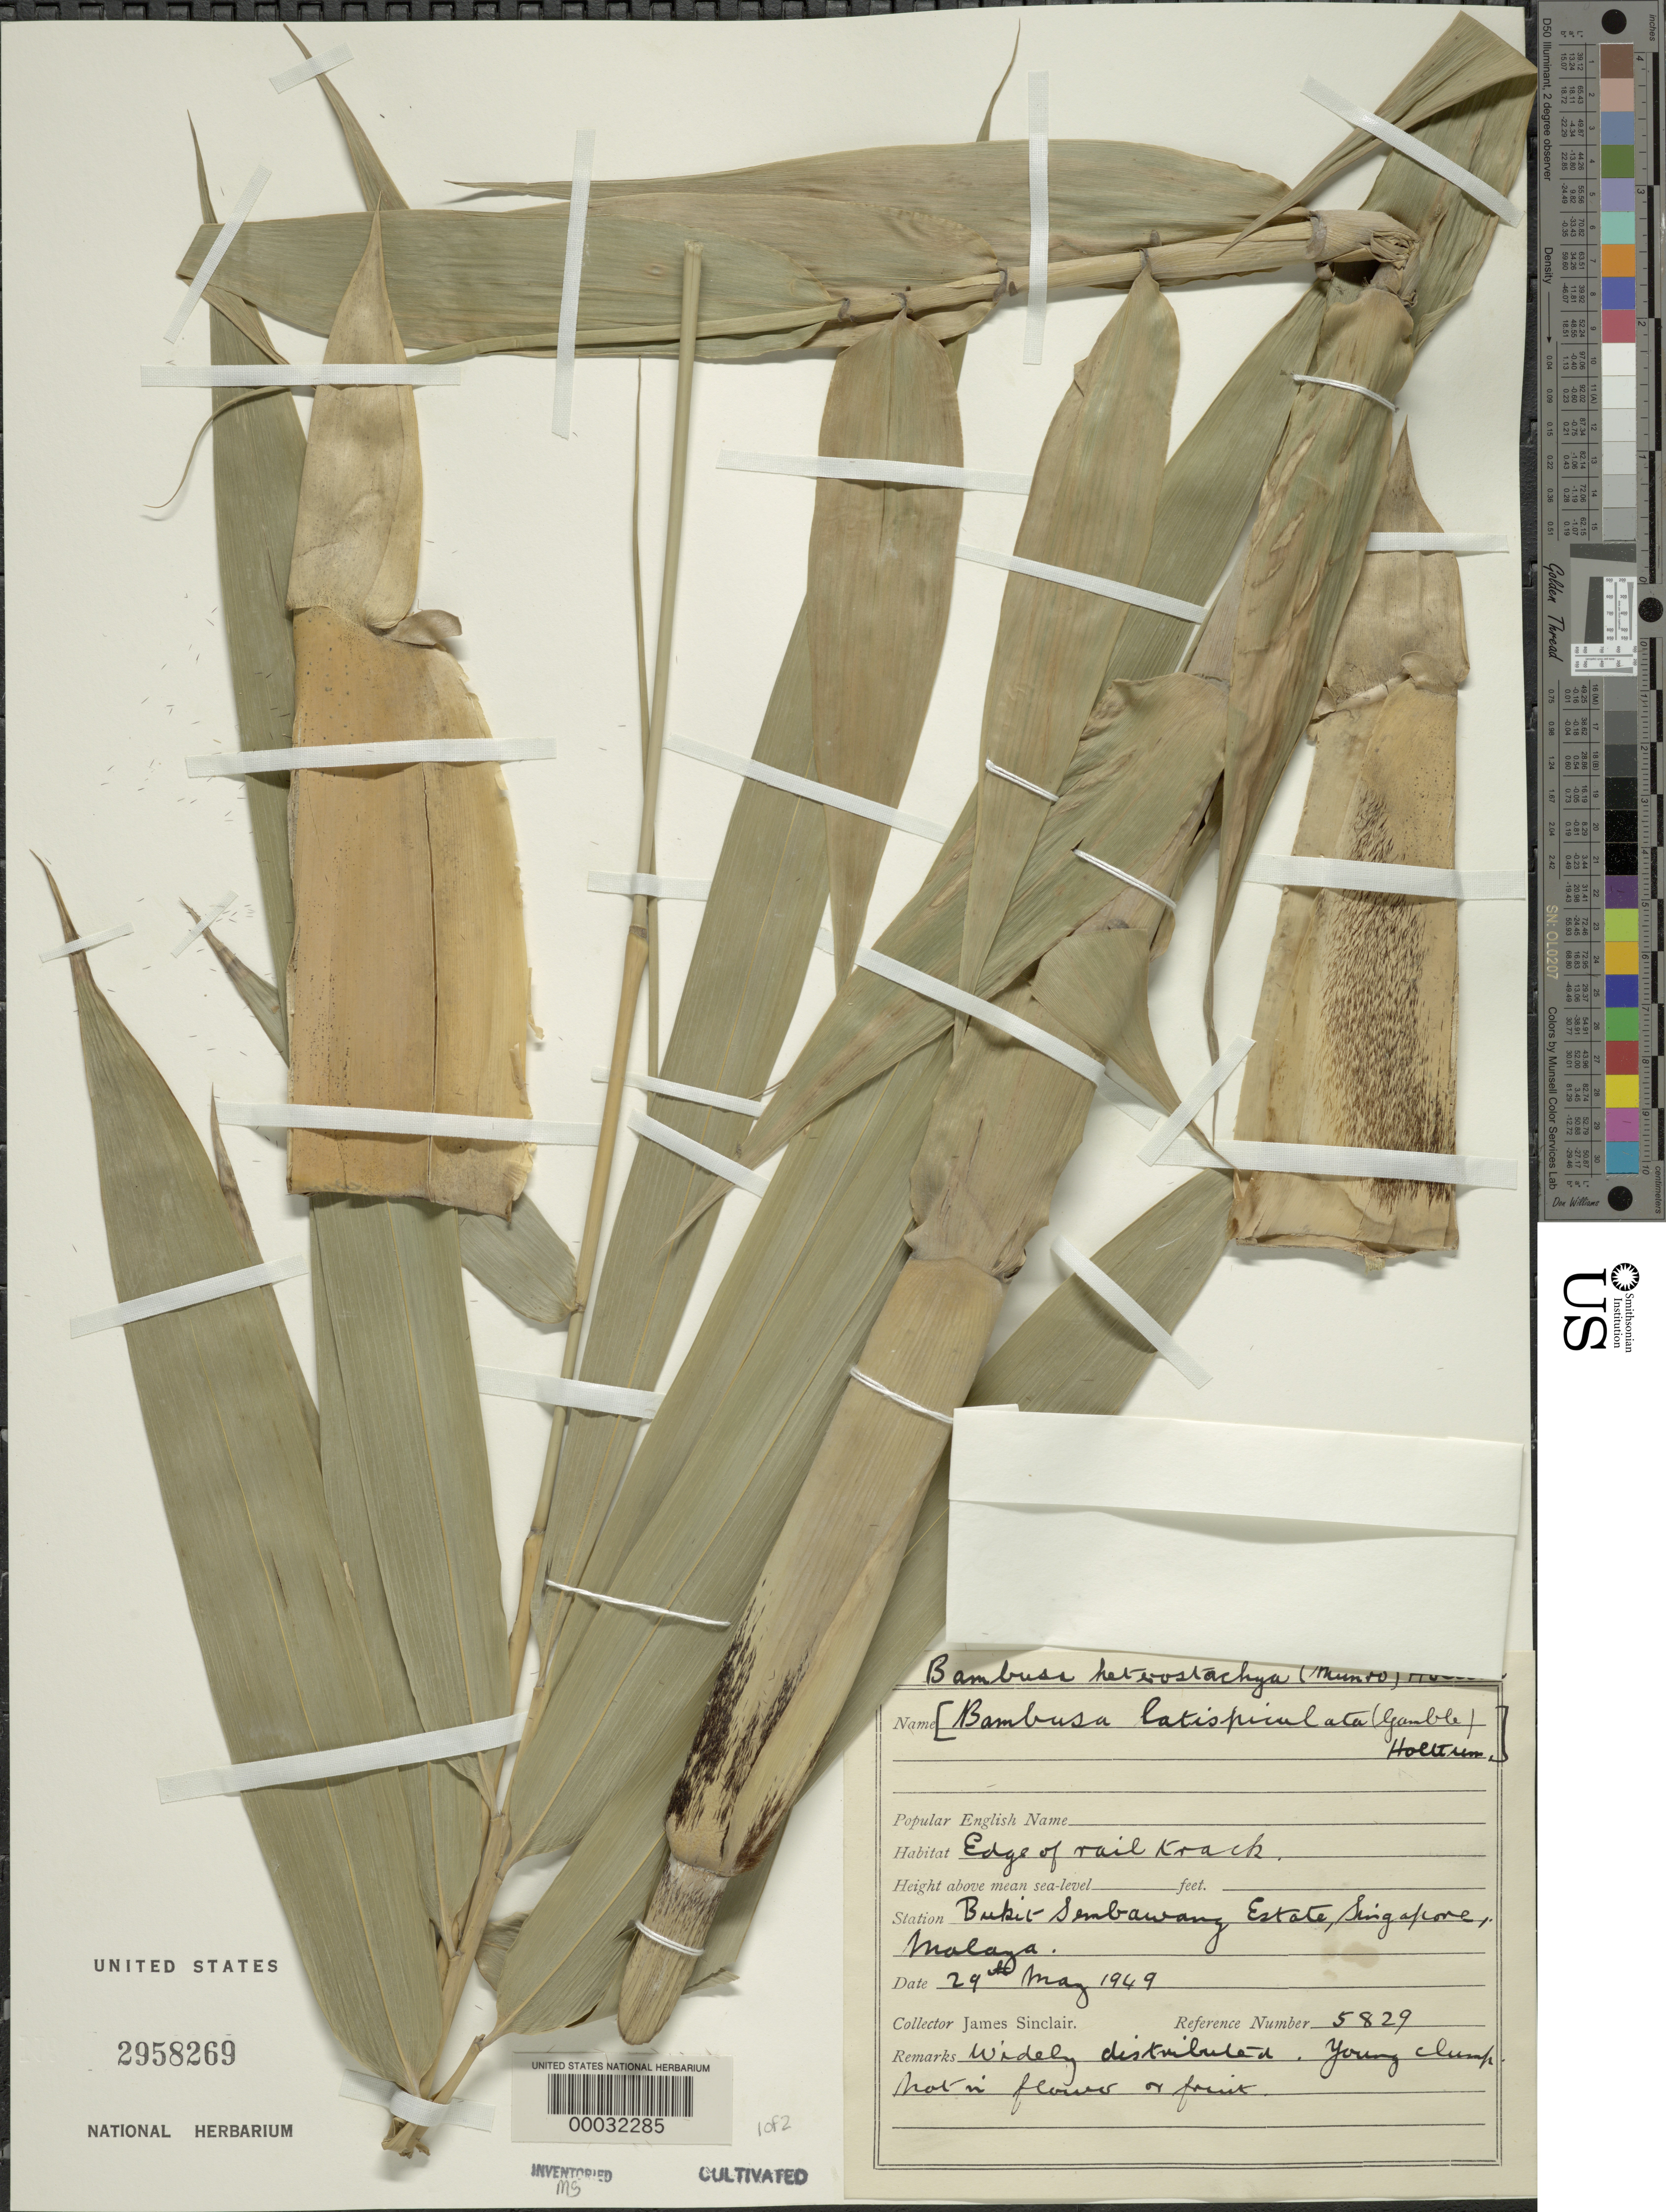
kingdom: Plantae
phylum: Tracheophyta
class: Liliopsida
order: Poales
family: Poaceae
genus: Bambusa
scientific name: Bambusa heterostachya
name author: (Munro) Holttum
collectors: J. Sinclair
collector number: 5829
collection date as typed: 29 May 1949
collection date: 1949-05-29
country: Singapore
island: Singapore Island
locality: Singapore. [country originally recorded as malaysia.] [Malay Peninsula]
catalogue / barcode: US 2958269